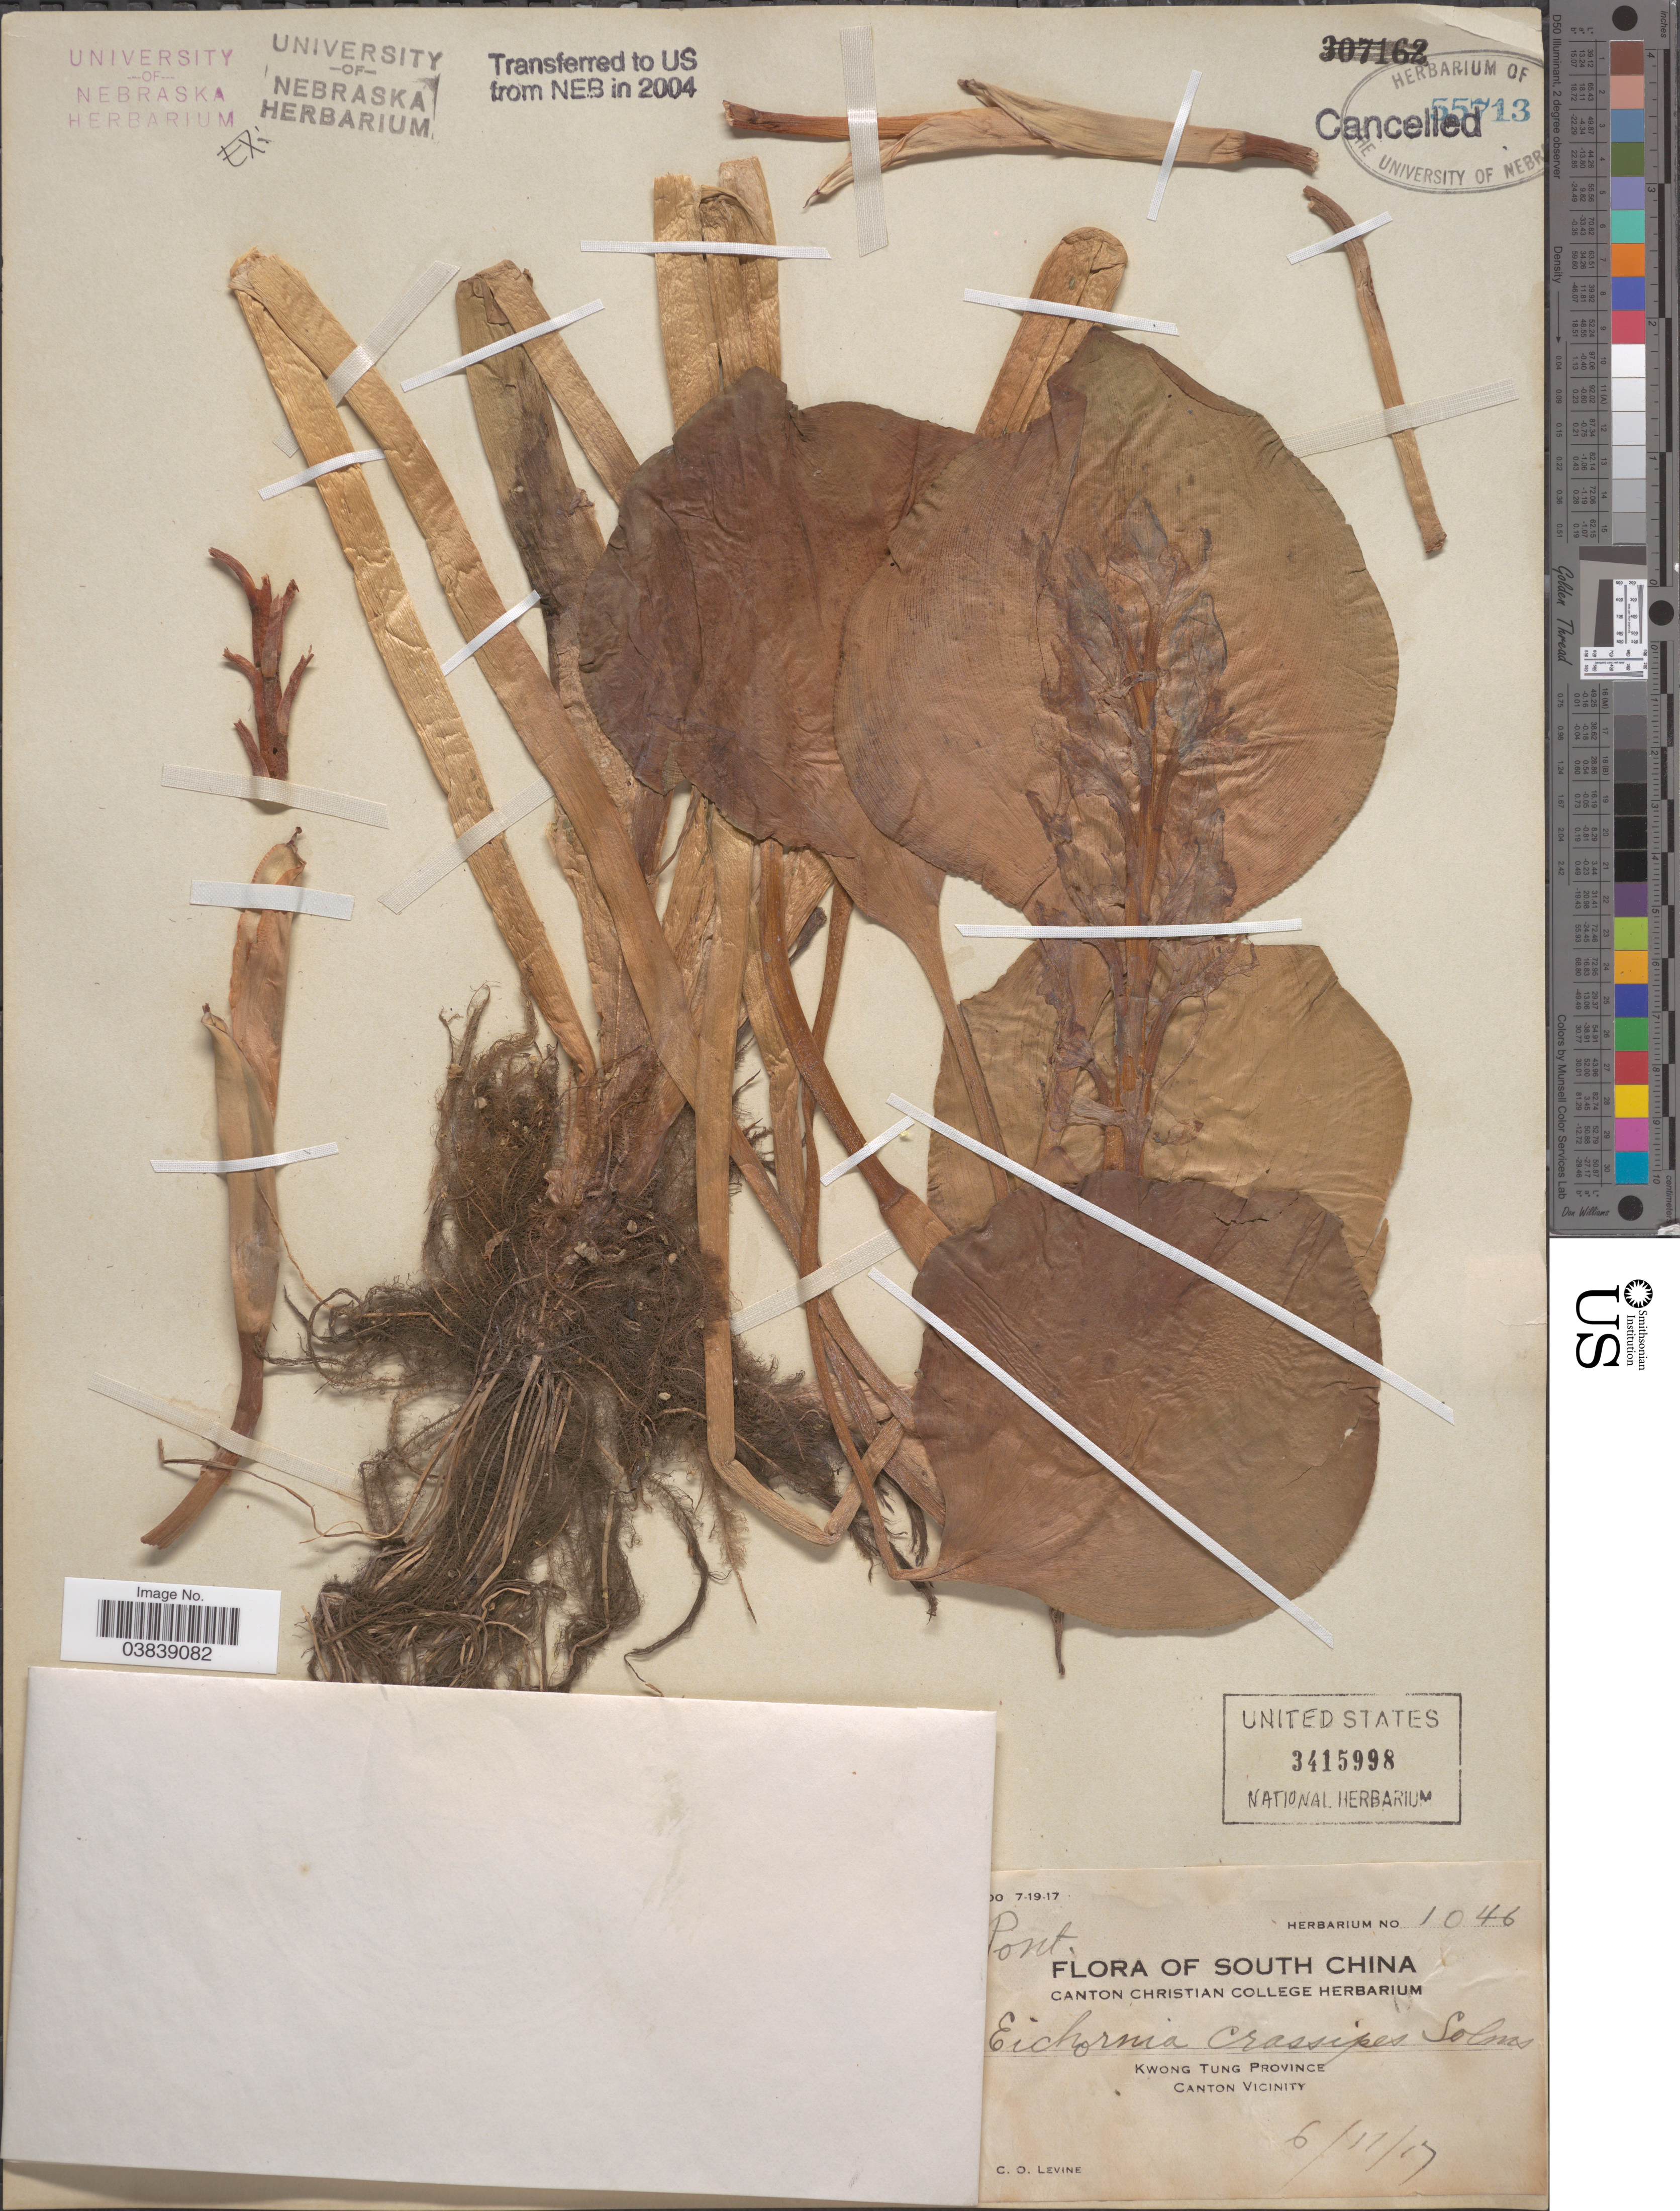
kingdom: Plantae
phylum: Tracheophyta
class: Liliopsida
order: Commelinales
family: Pontederiaceae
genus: Eichhornia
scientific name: Eichhornia crassipes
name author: (Mart.) Solms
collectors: C. O. Levine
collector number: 1046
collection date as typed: Transcribed d/m/y: 6/11/17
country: China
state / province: Guangdong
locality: South China. Kwong Tung Province. Canton Vicinity.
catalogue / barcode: US 3415998